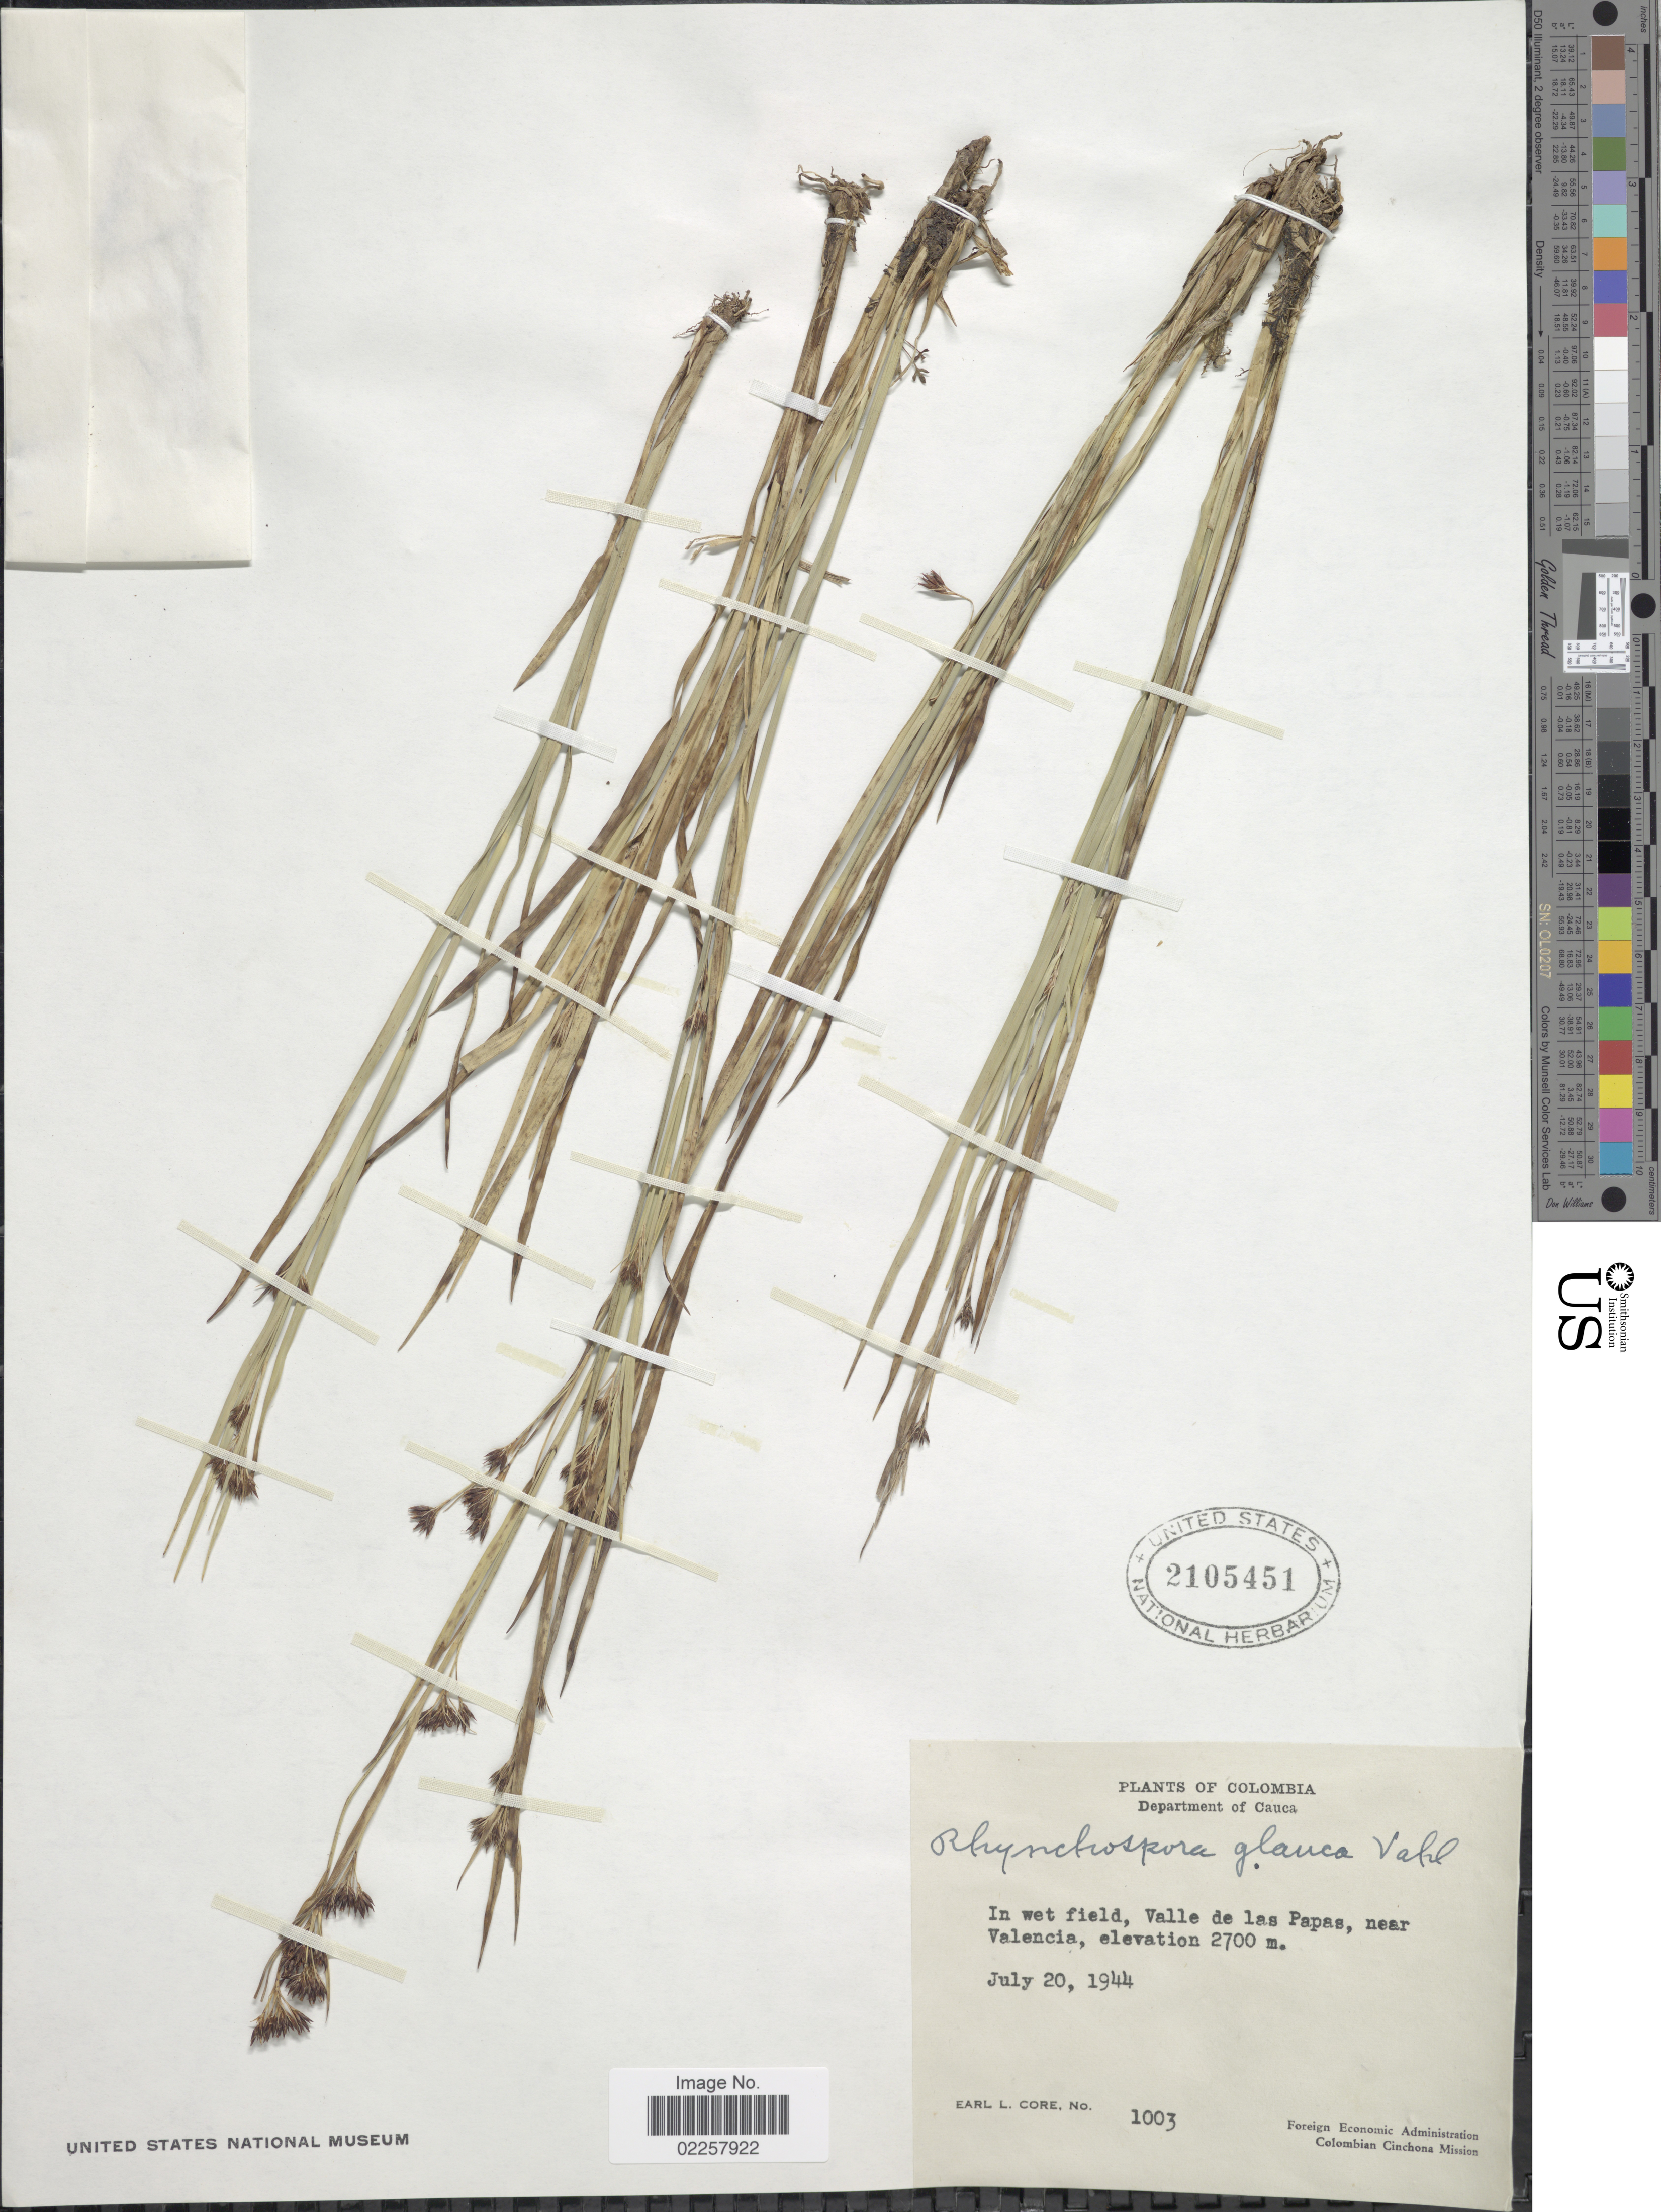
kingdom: Plantae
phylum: Tracheophyta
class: Liliopsida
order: Poales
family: Cyperaceae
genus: Rhynchospora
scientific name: Rhynchospora sp.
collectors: E. L. Core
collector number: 1003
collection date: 1944-07-20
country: Colombia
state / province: Cauca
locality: Department of Cauca, Valle de las Papas, near Valencia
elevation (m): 2700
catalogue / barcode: US 2105451